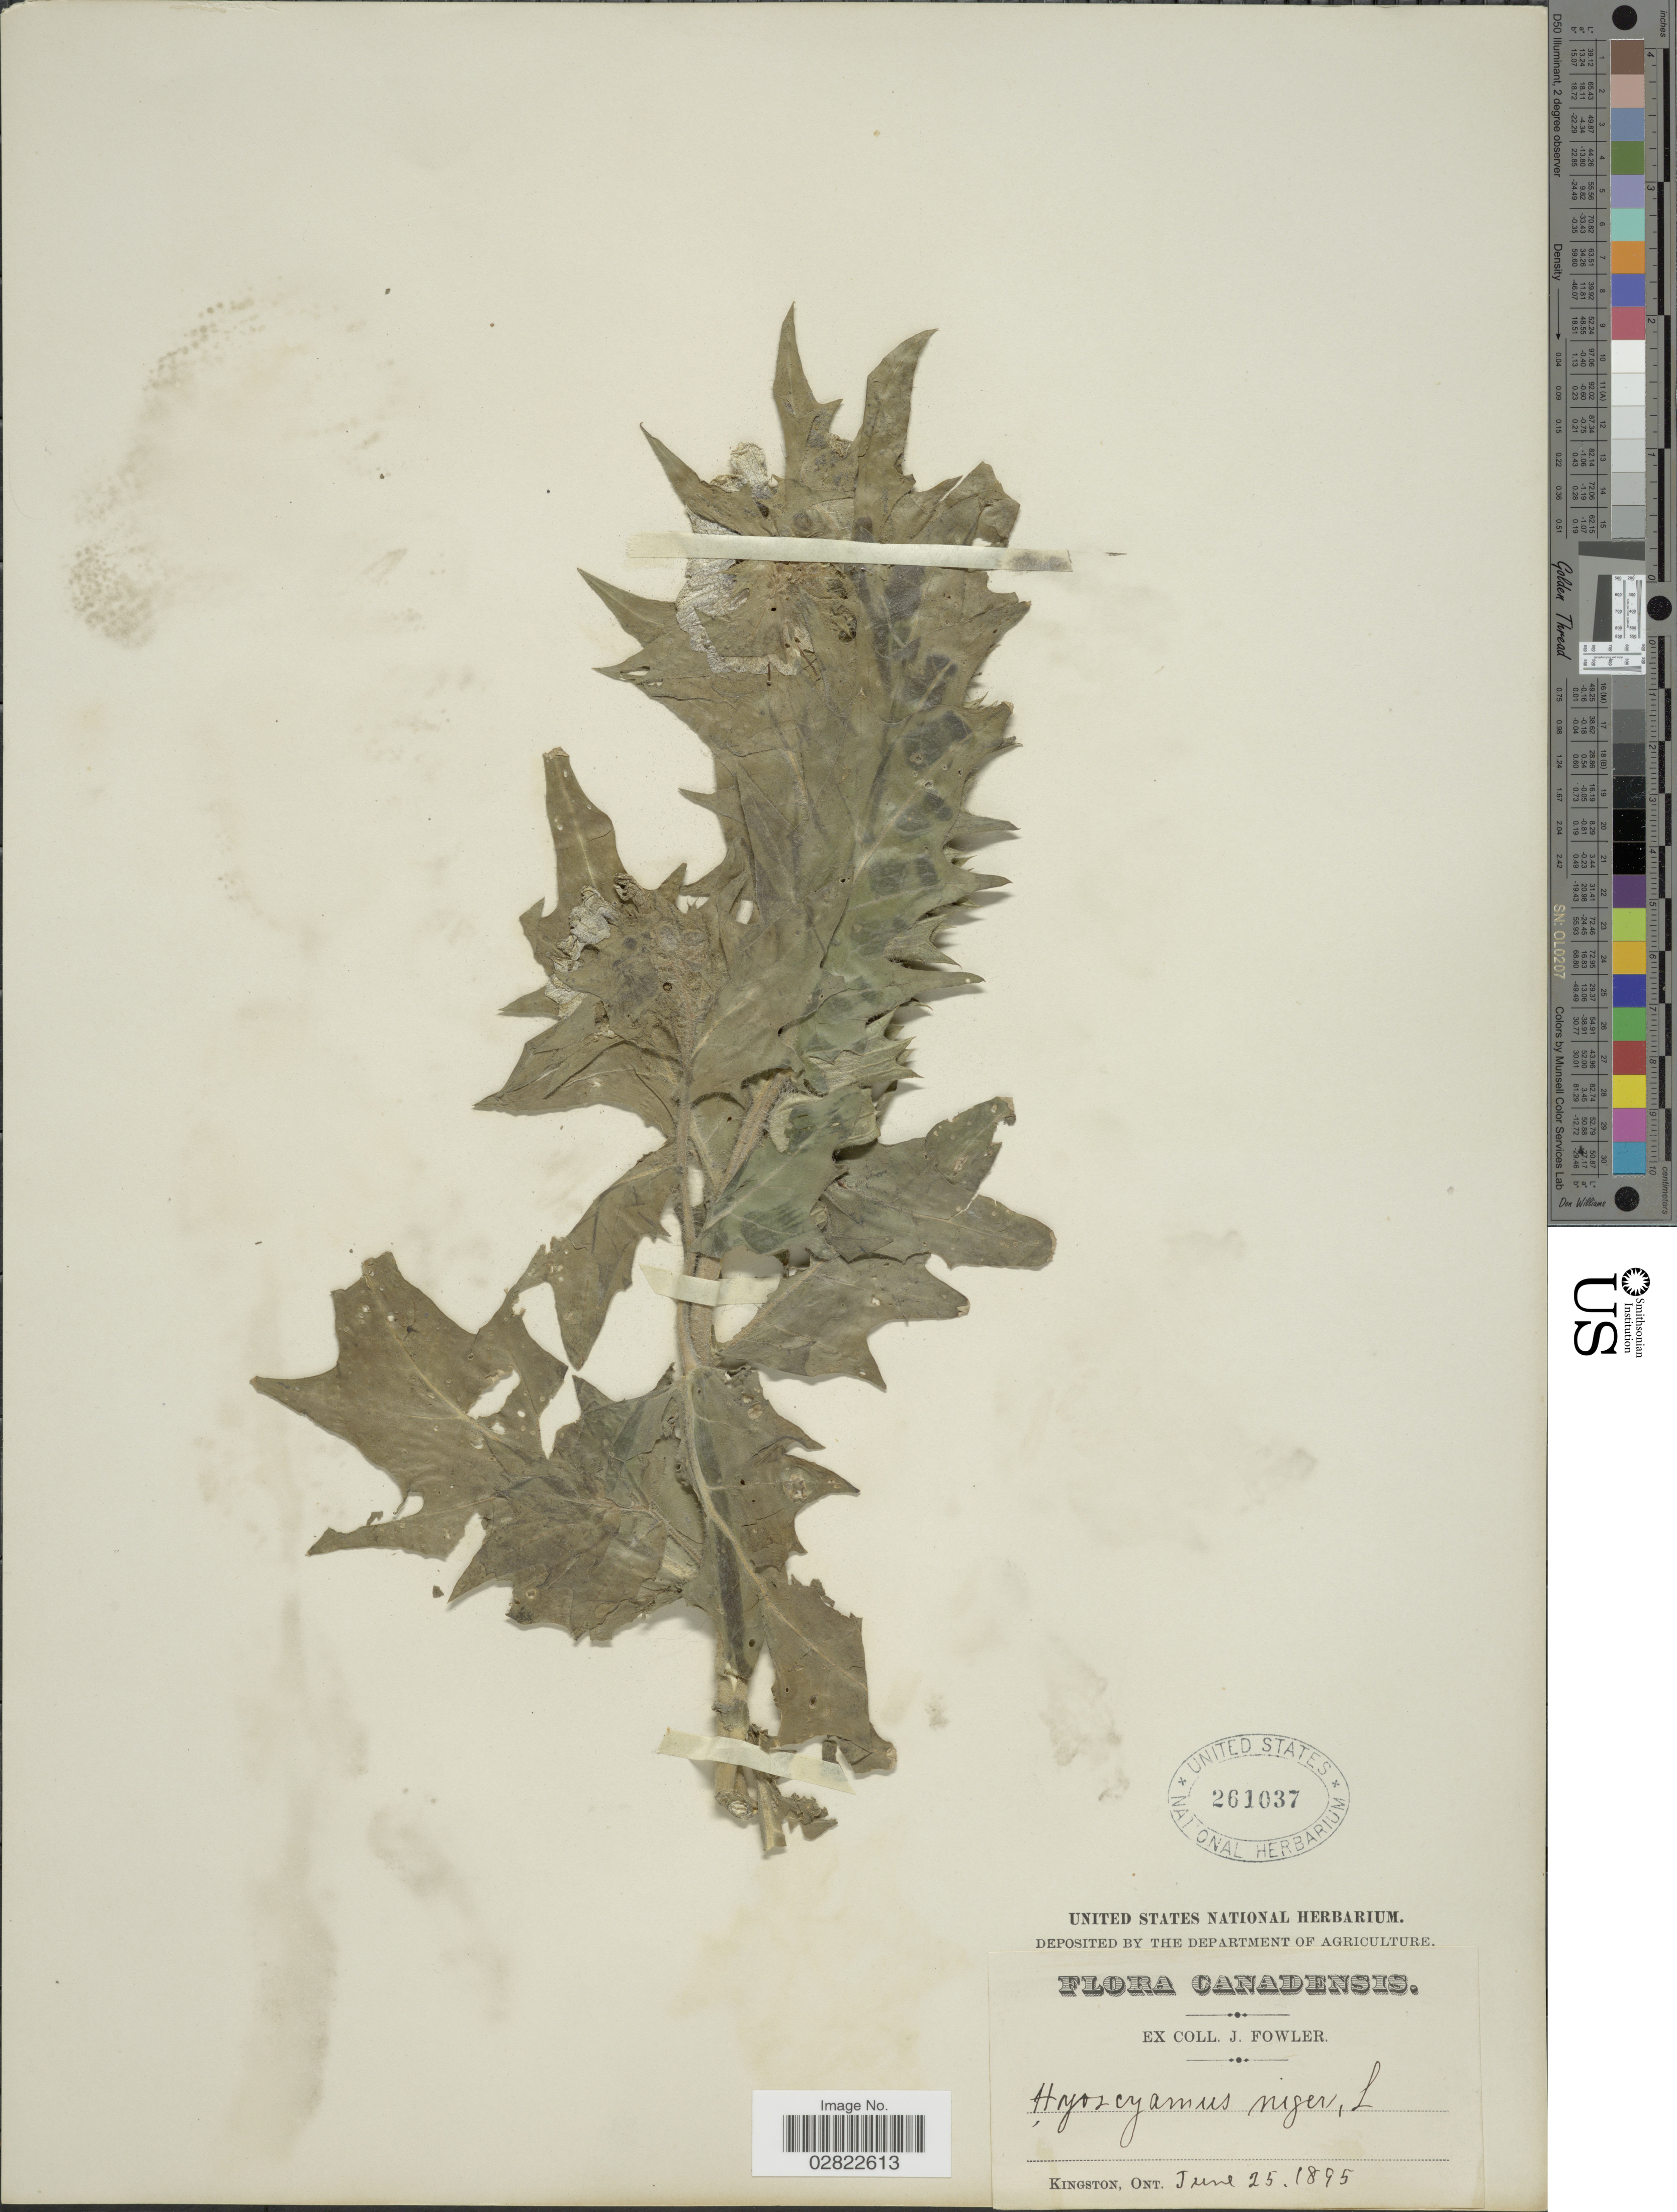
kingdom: Plantae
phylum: Tracheophyta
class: Magnoliopsida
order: Solanales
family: Solanaceae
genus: Hyoscyamus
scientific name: Hyoscyamus niger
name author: L.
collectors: J. P. Fowler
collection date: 1895-06-25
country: Canada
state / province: Ontario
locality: Kingston, Ont.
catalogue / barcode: US 261037